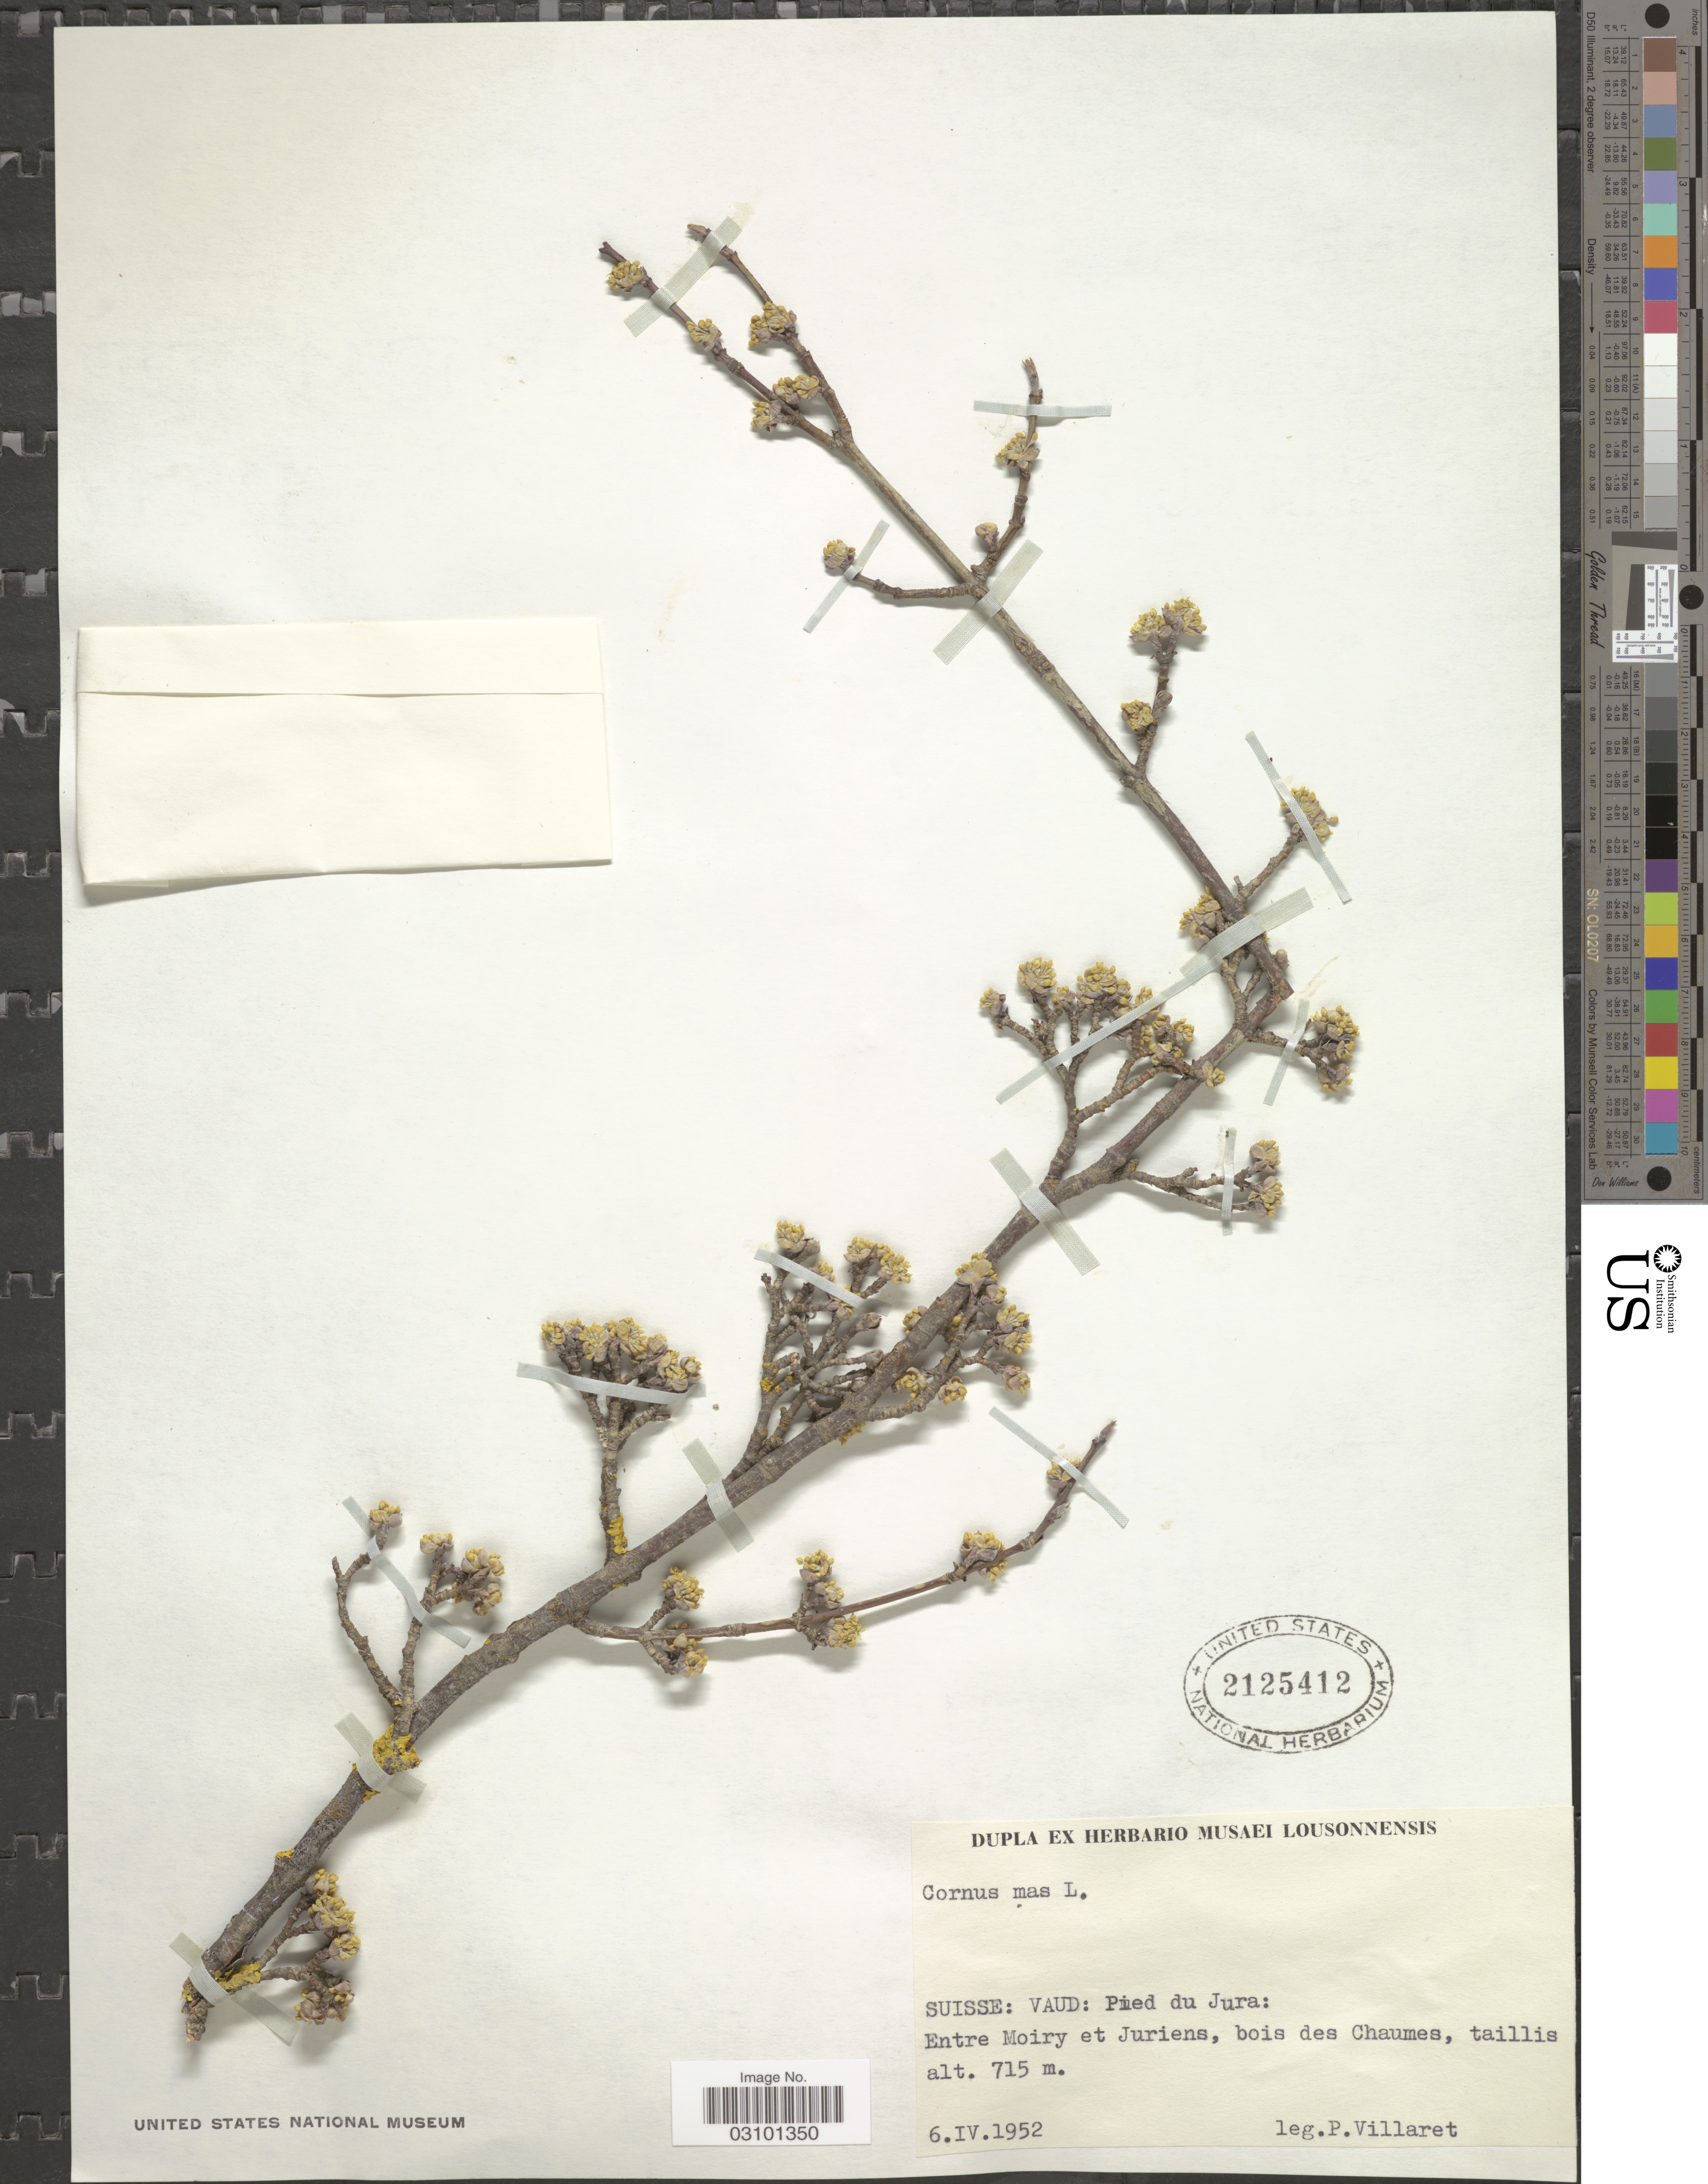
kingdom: Plantae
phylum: Tracheophyta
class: Magnoliopsida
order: Cornales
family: Cornaceae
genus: Cornus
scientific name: Cornus mas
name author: L.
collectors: P. Villaret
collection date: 1952-04-06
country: Switzerland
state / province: Vaud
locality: Suisse: Vaud: Pued du Jura: Entre Moiry et Juriens, bois des Chaumes.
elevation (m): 715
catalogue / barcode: US 2125412